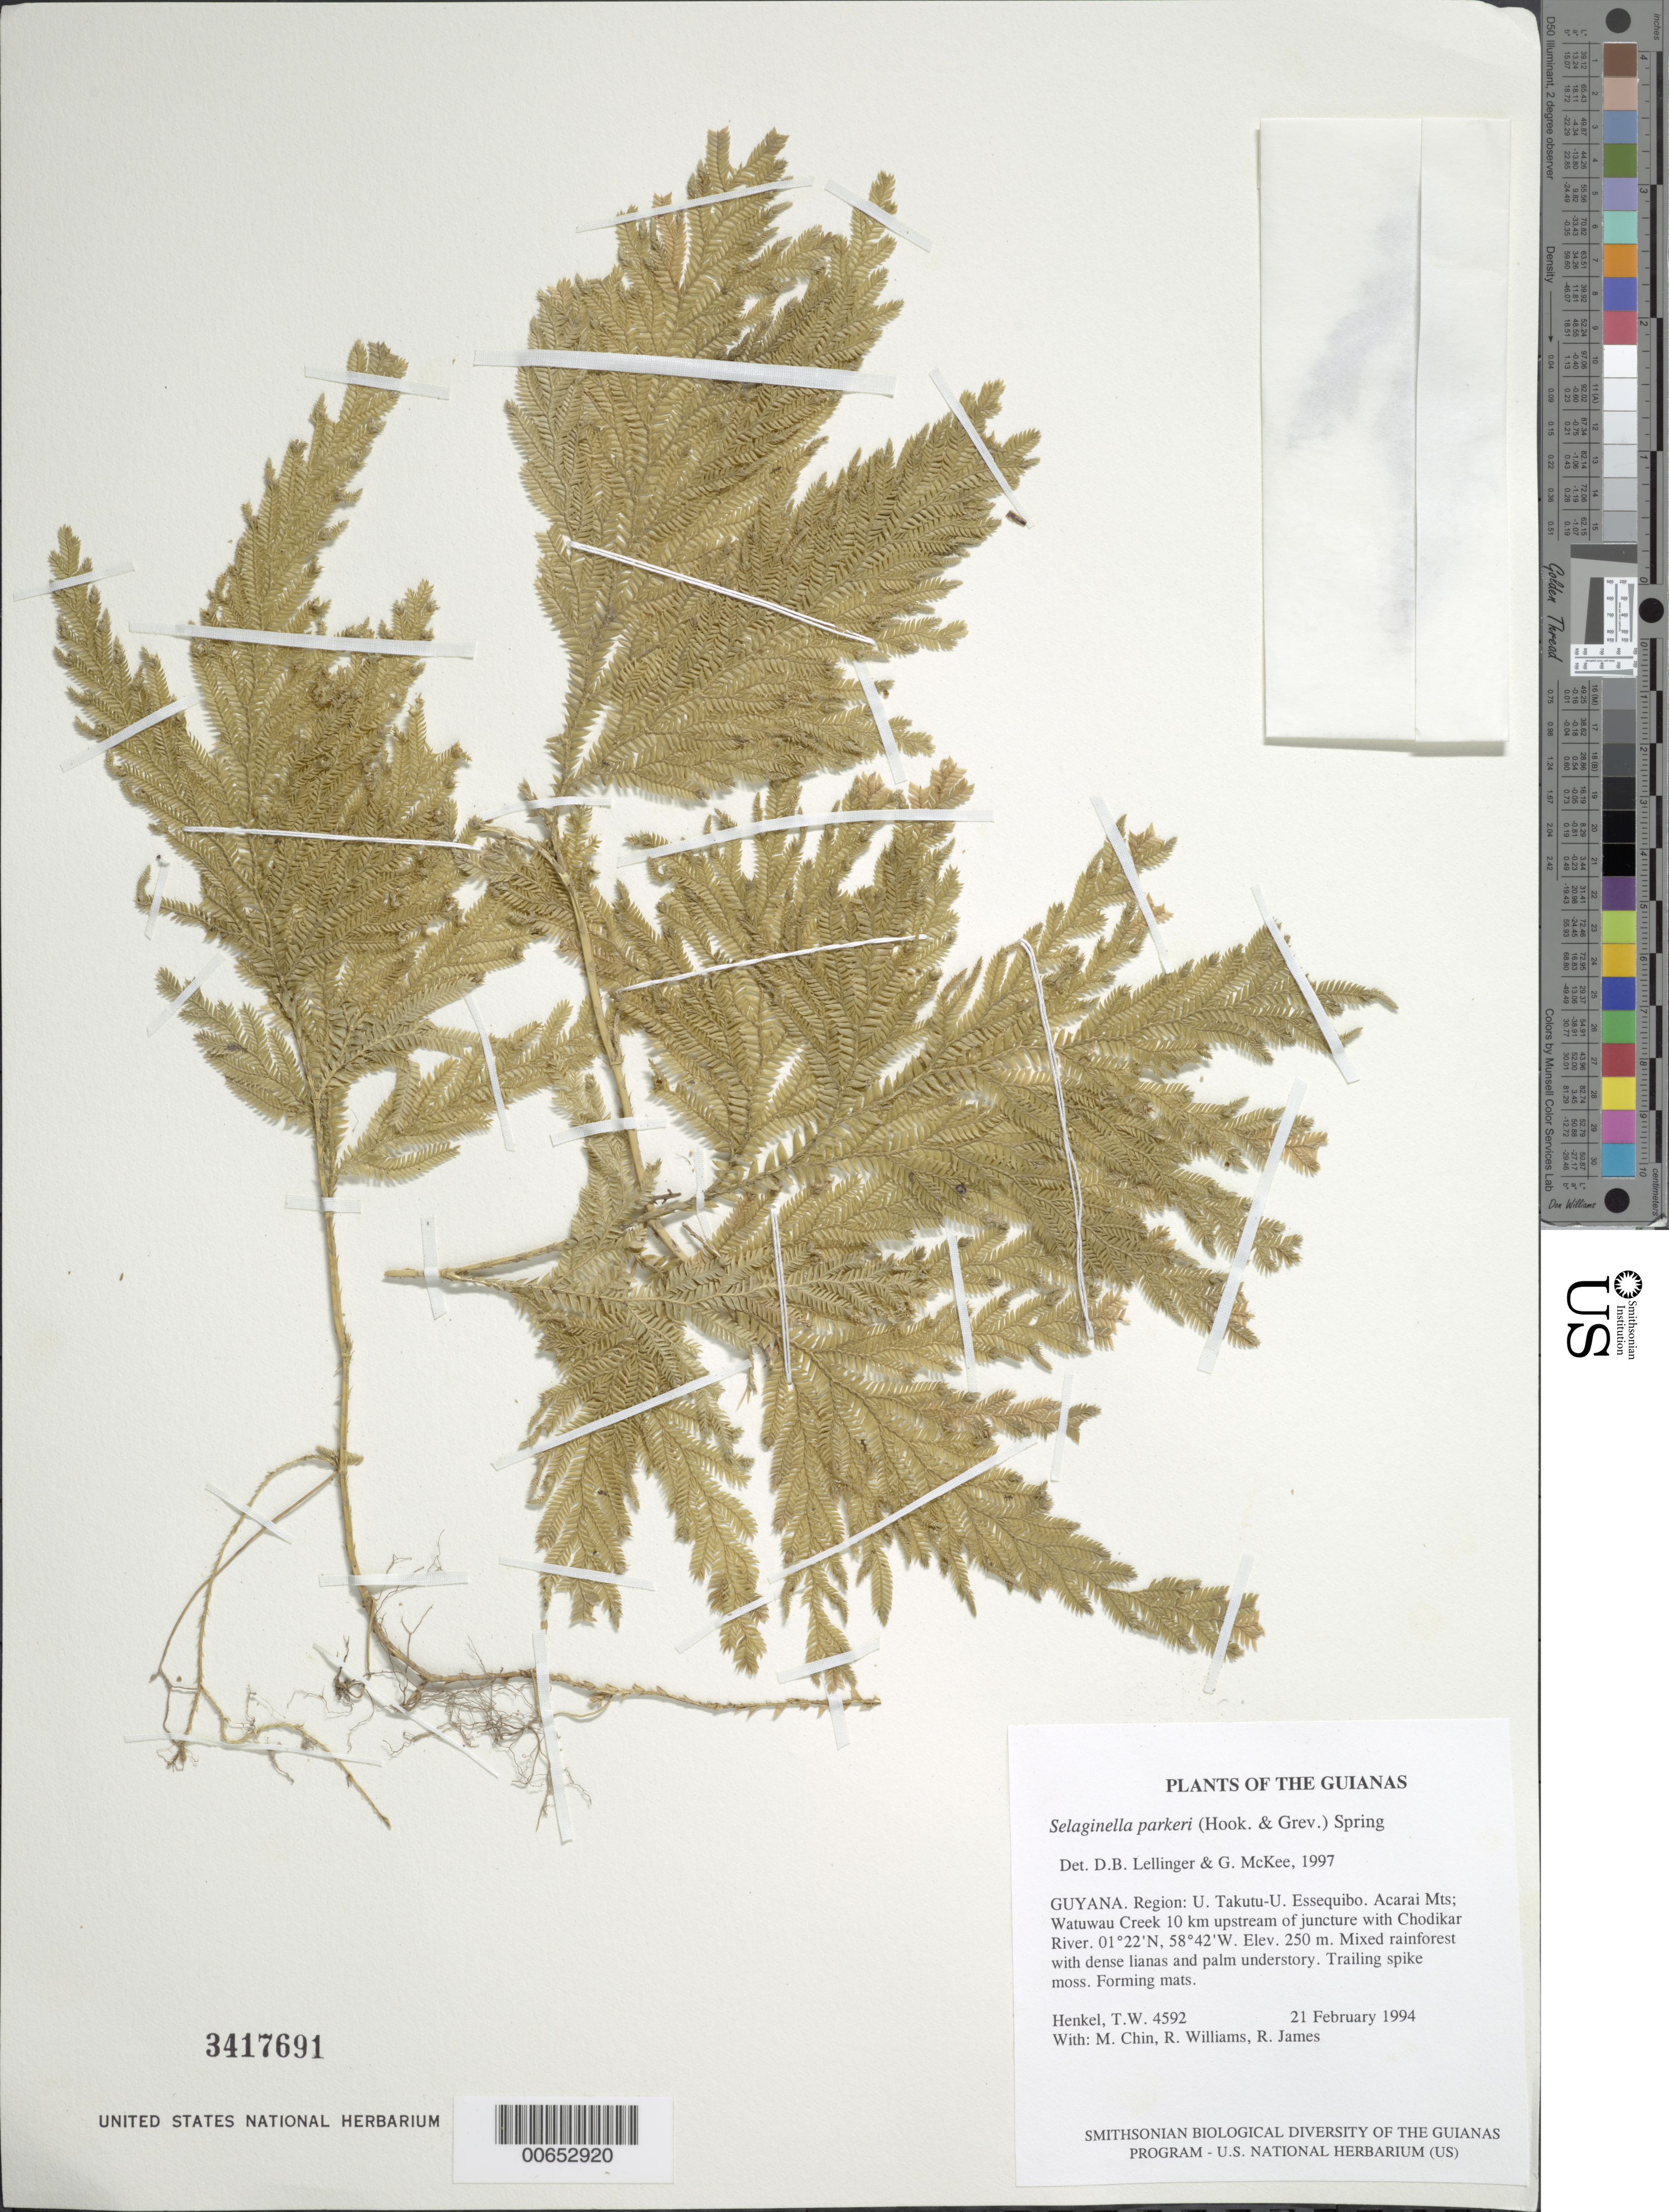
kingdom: Plantae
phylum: Tracheophyta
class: Lycopodiopsida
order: Selaginellales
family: Selaginellaceae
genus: Selaginella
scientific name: Selaginella parkeri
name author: (Hook. & Grev.) Spring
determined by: Lellinger, D. B.; McKee, G. S.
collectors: T. Henkel, M. Chin, R. Williams & R. James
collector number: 4592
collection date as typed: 21 February 1994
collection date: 1994-02-21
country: Guyana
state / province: U. Takutu-U. Essequibo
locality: Acarai Mts; Watuwau Creek 10 km upstream of juncture with Chodikar River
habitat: Mixed rainforest with dense lianas and palm understory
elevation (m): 250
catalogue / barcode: US 3417691